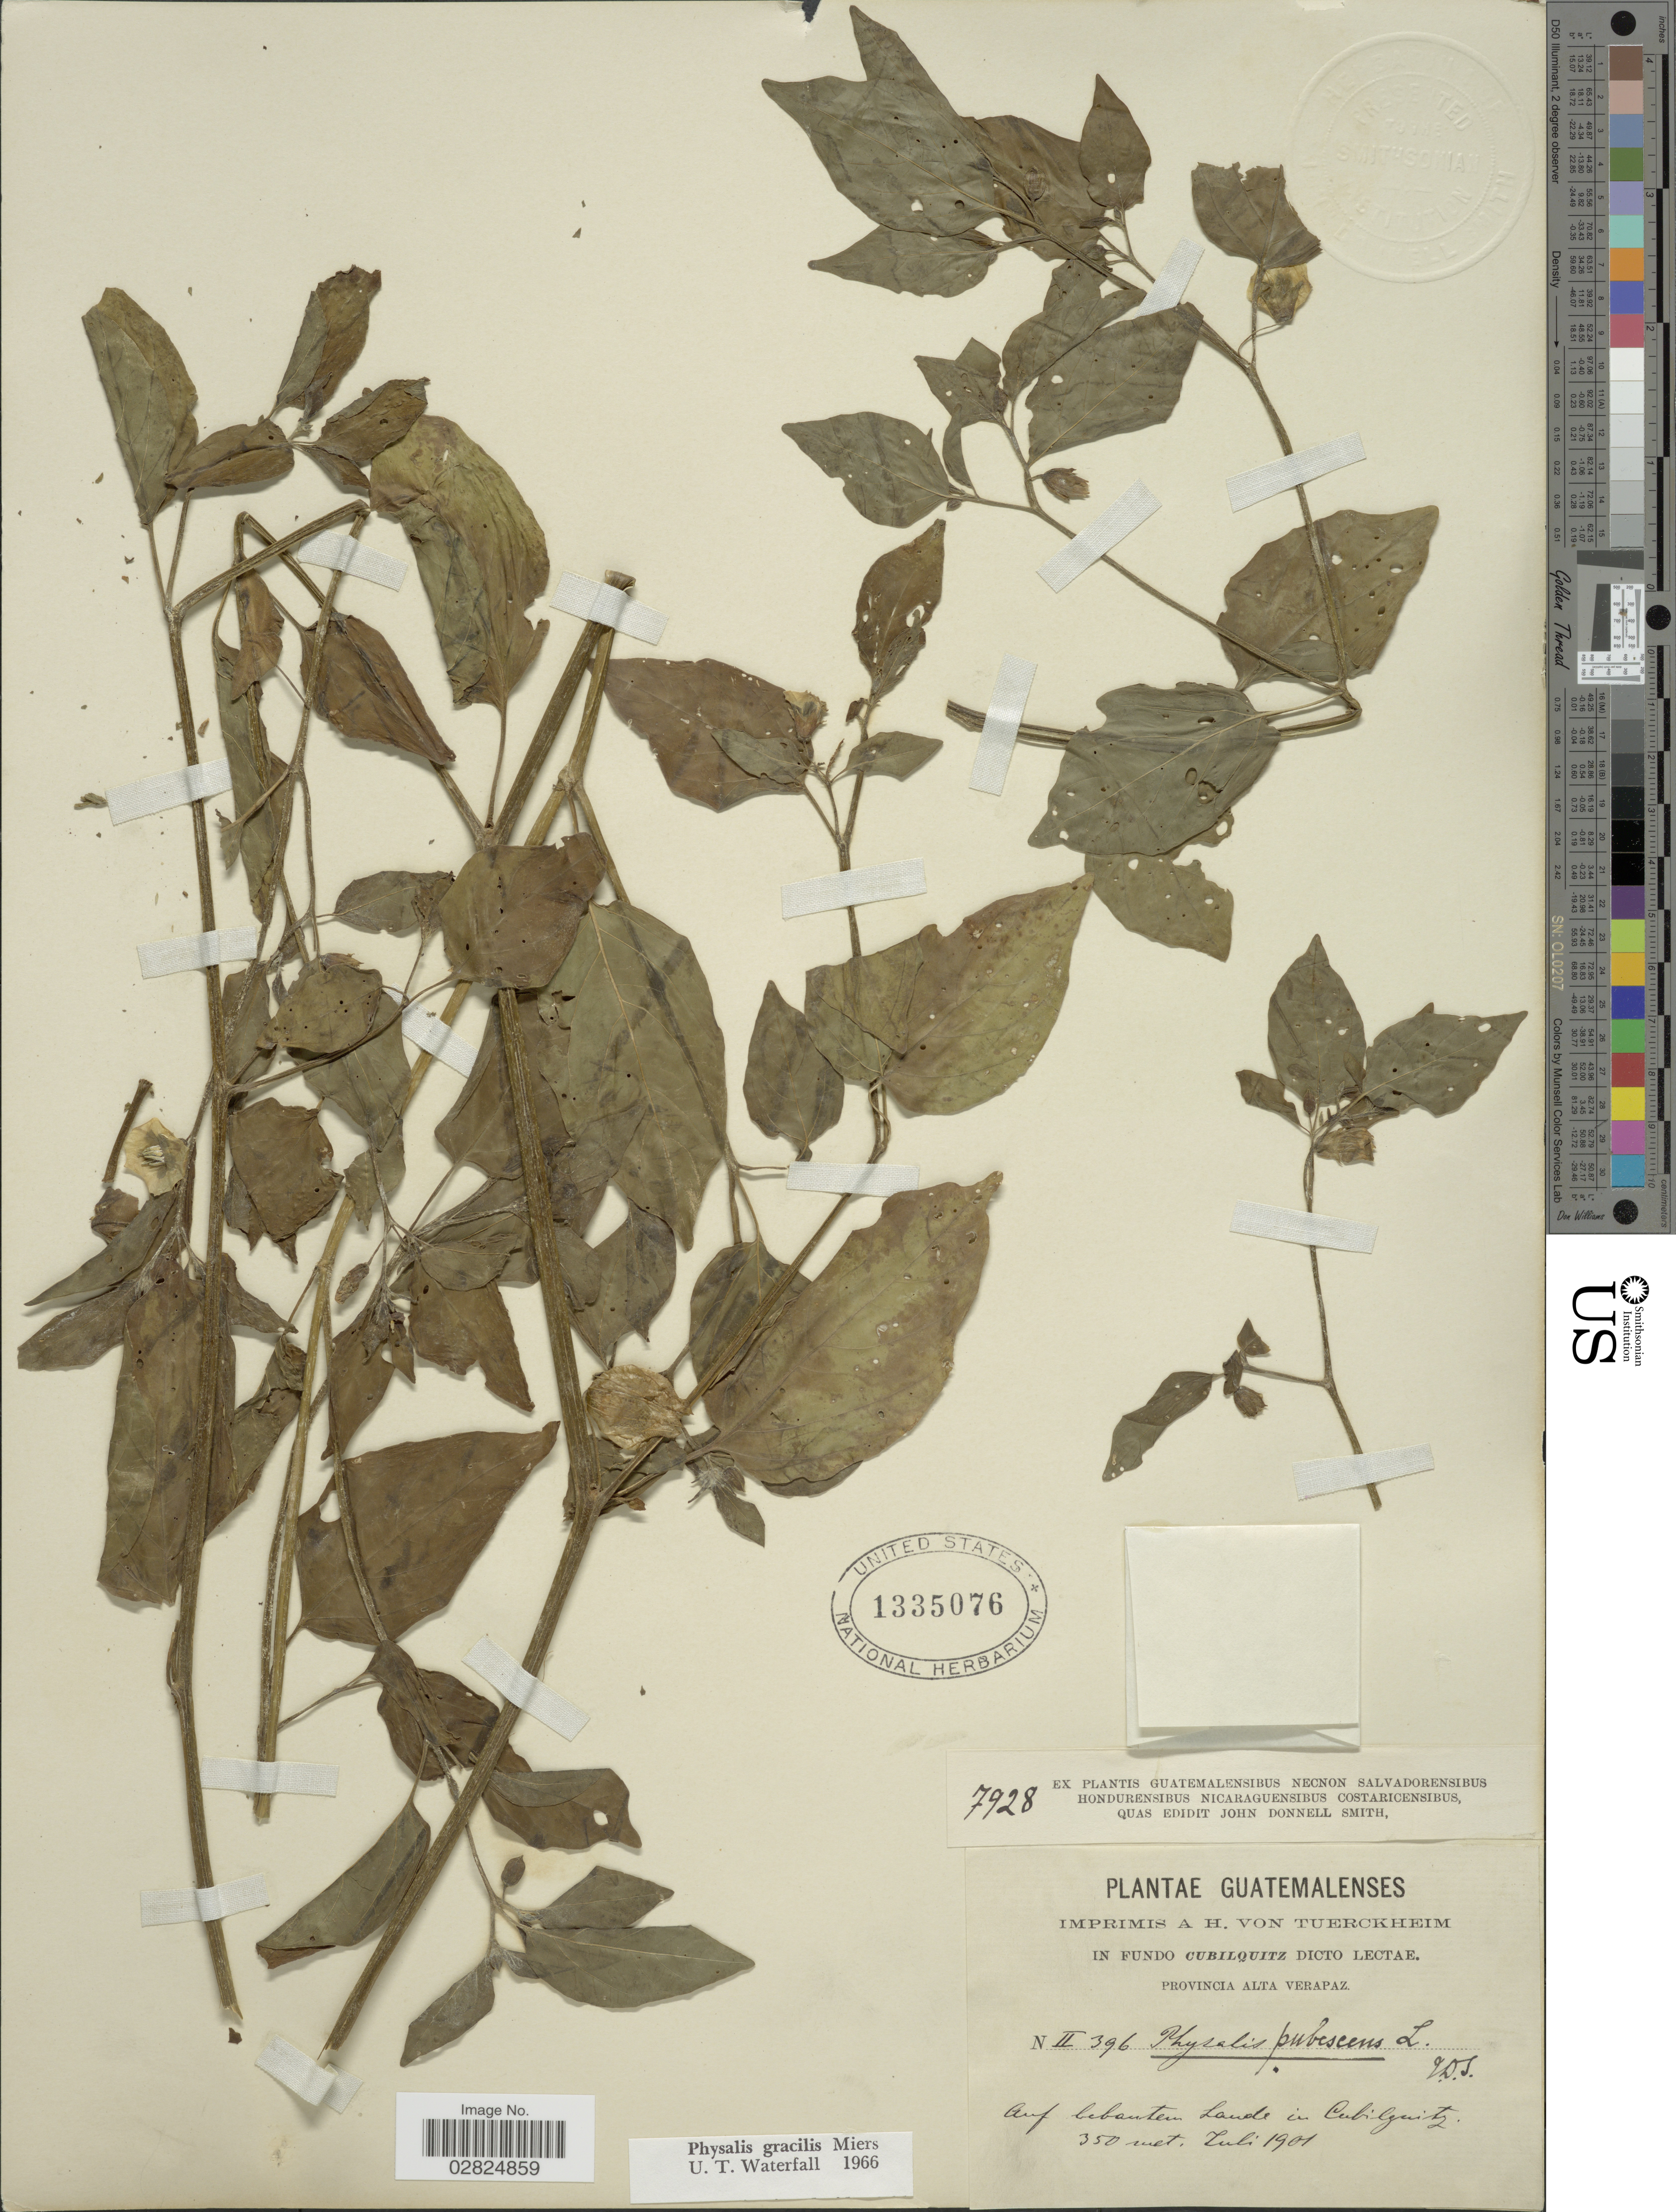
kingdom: Plantae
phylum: Tracheophyta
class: Magnoliopsida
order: Solanales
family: Solanaceae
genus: Physalis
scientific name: Physalis gracilis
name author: Miers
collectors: H. von Türckheim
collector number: II396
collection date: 1901-07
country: Guatemala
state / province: Alta Verapaz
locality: Auf bebanten Lande in Cubilquitz.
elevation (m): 350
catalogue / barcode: US 1335076